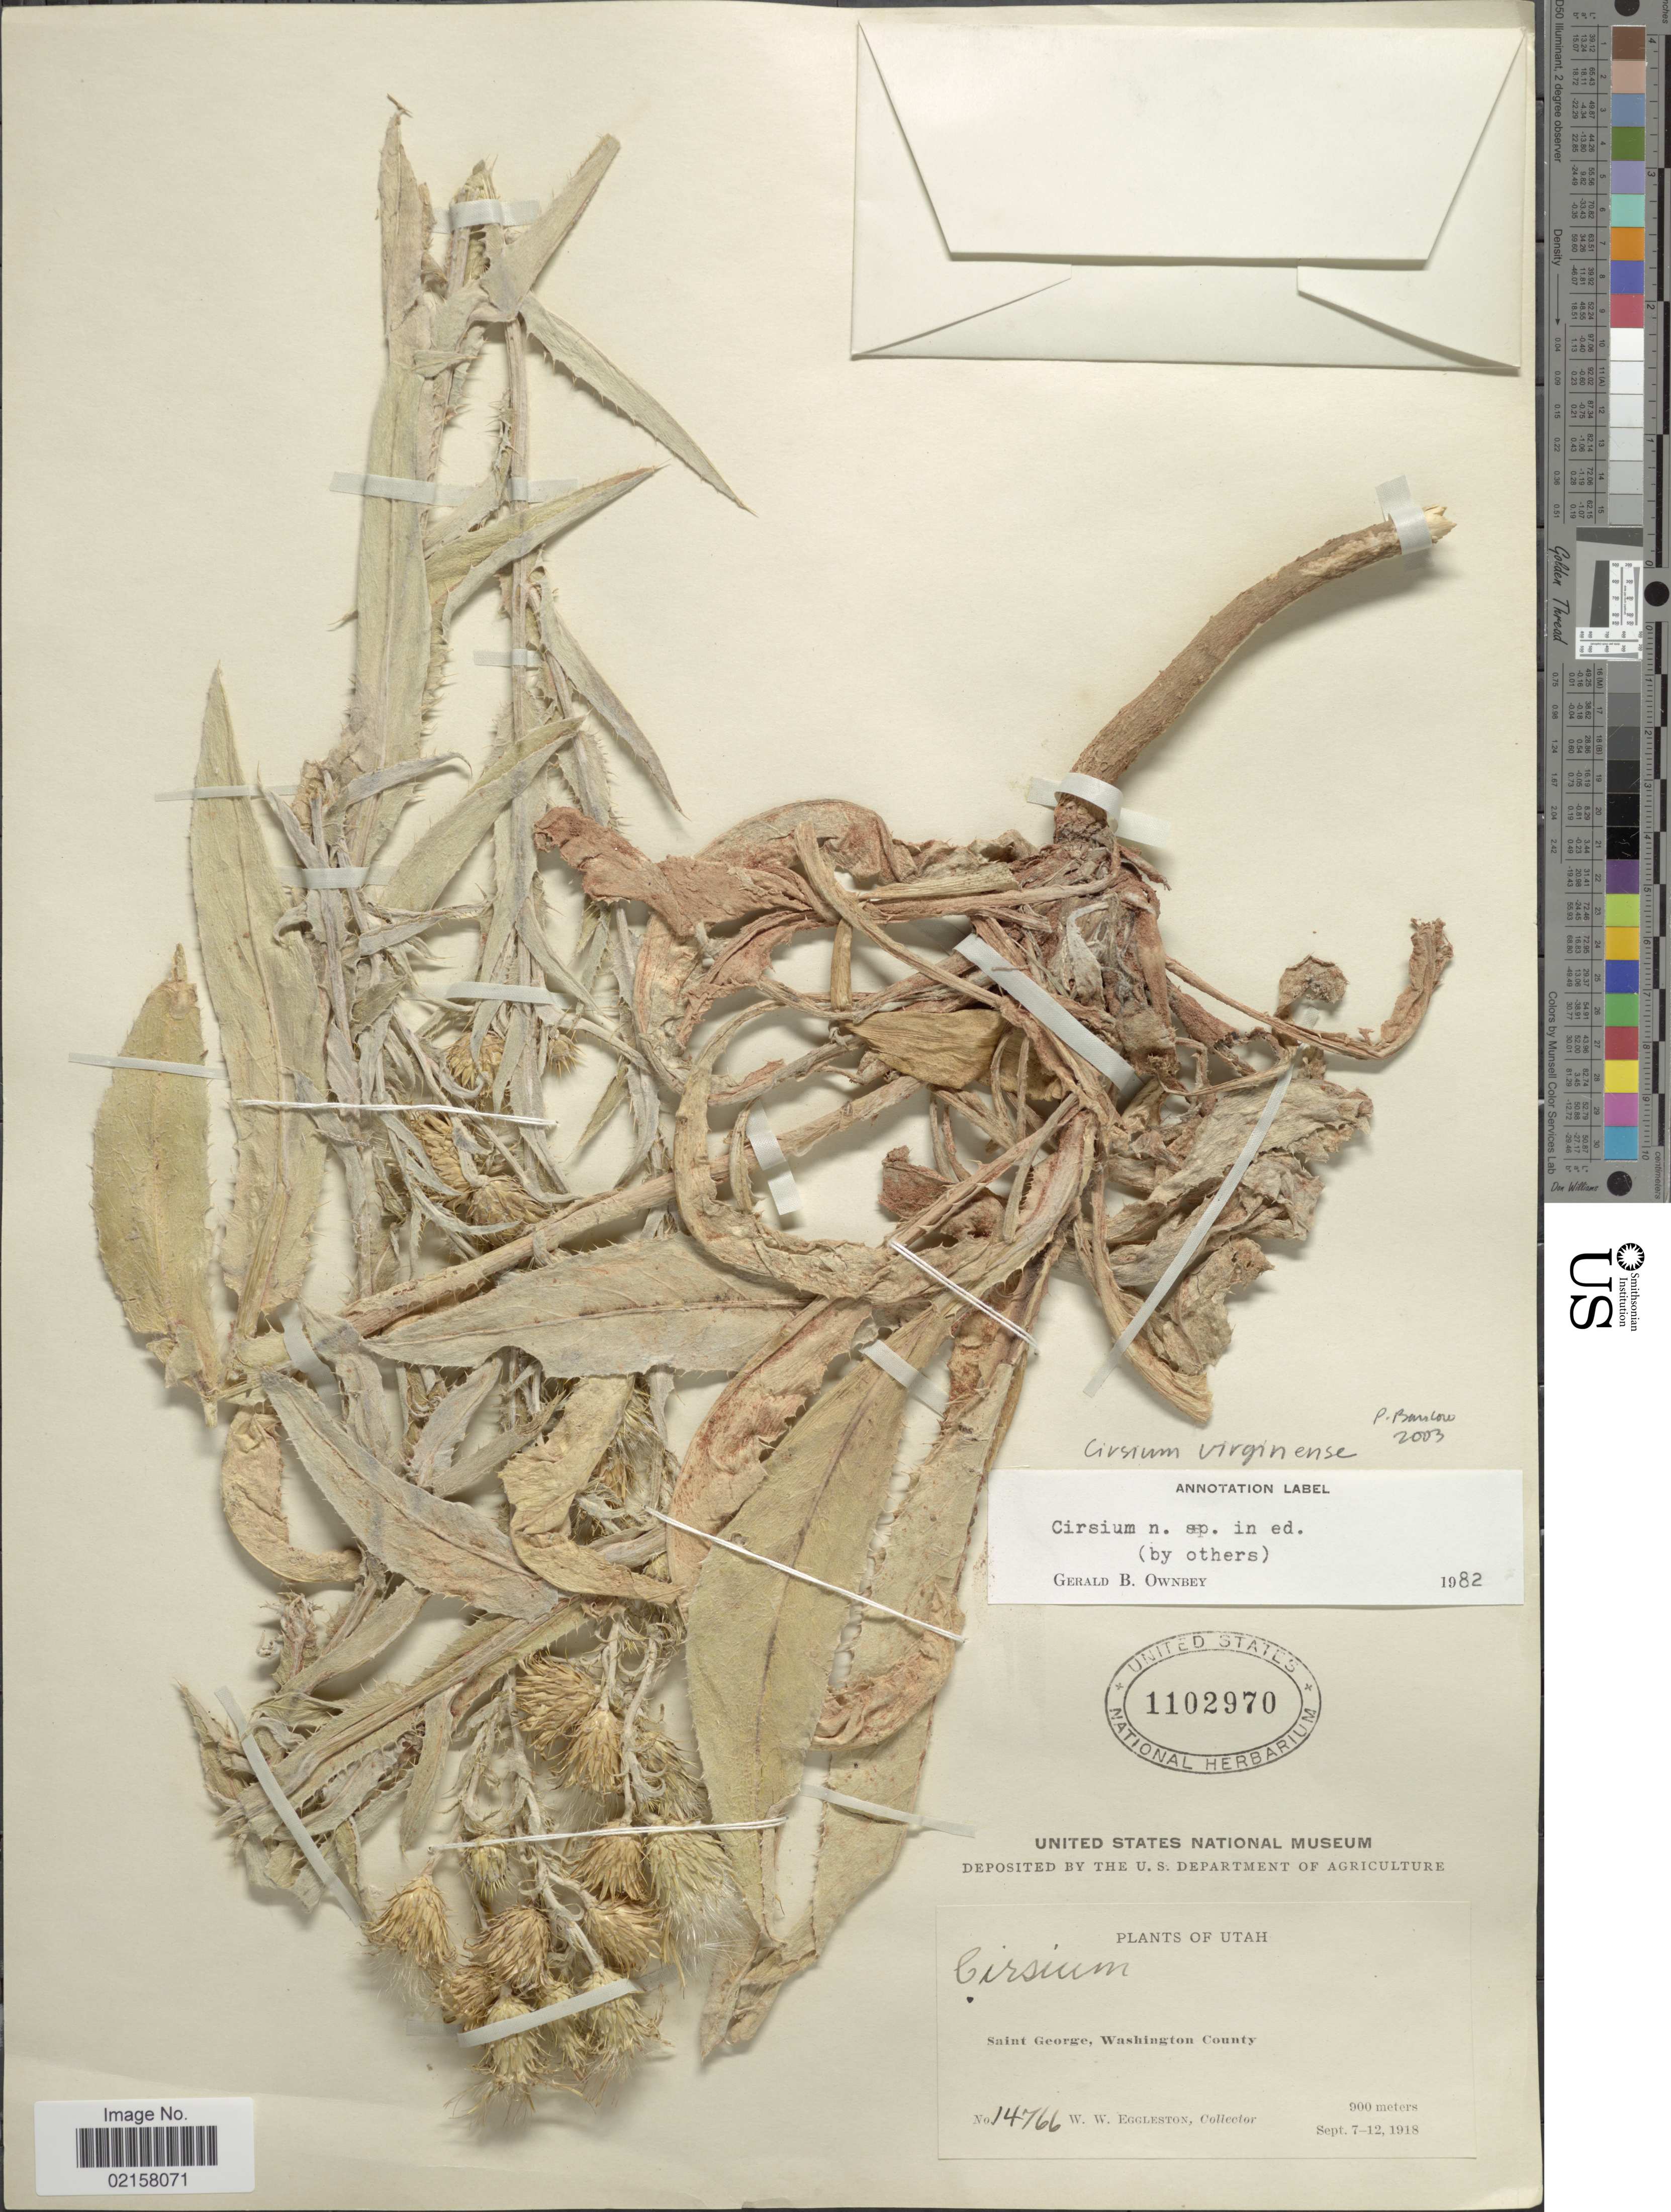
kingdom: Plantae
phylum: Tracheophyta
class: Magnoliopsida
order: Asterales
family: Asteraceae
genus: Cirsium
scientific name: Cirsium mohavense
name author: (Greene) Petr.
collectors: W. W. Eggleston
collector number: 14766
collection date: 1918-09-07/1918-09-12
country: United States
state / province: Utah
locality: Saint George, Washington County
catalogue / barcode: US 1102970